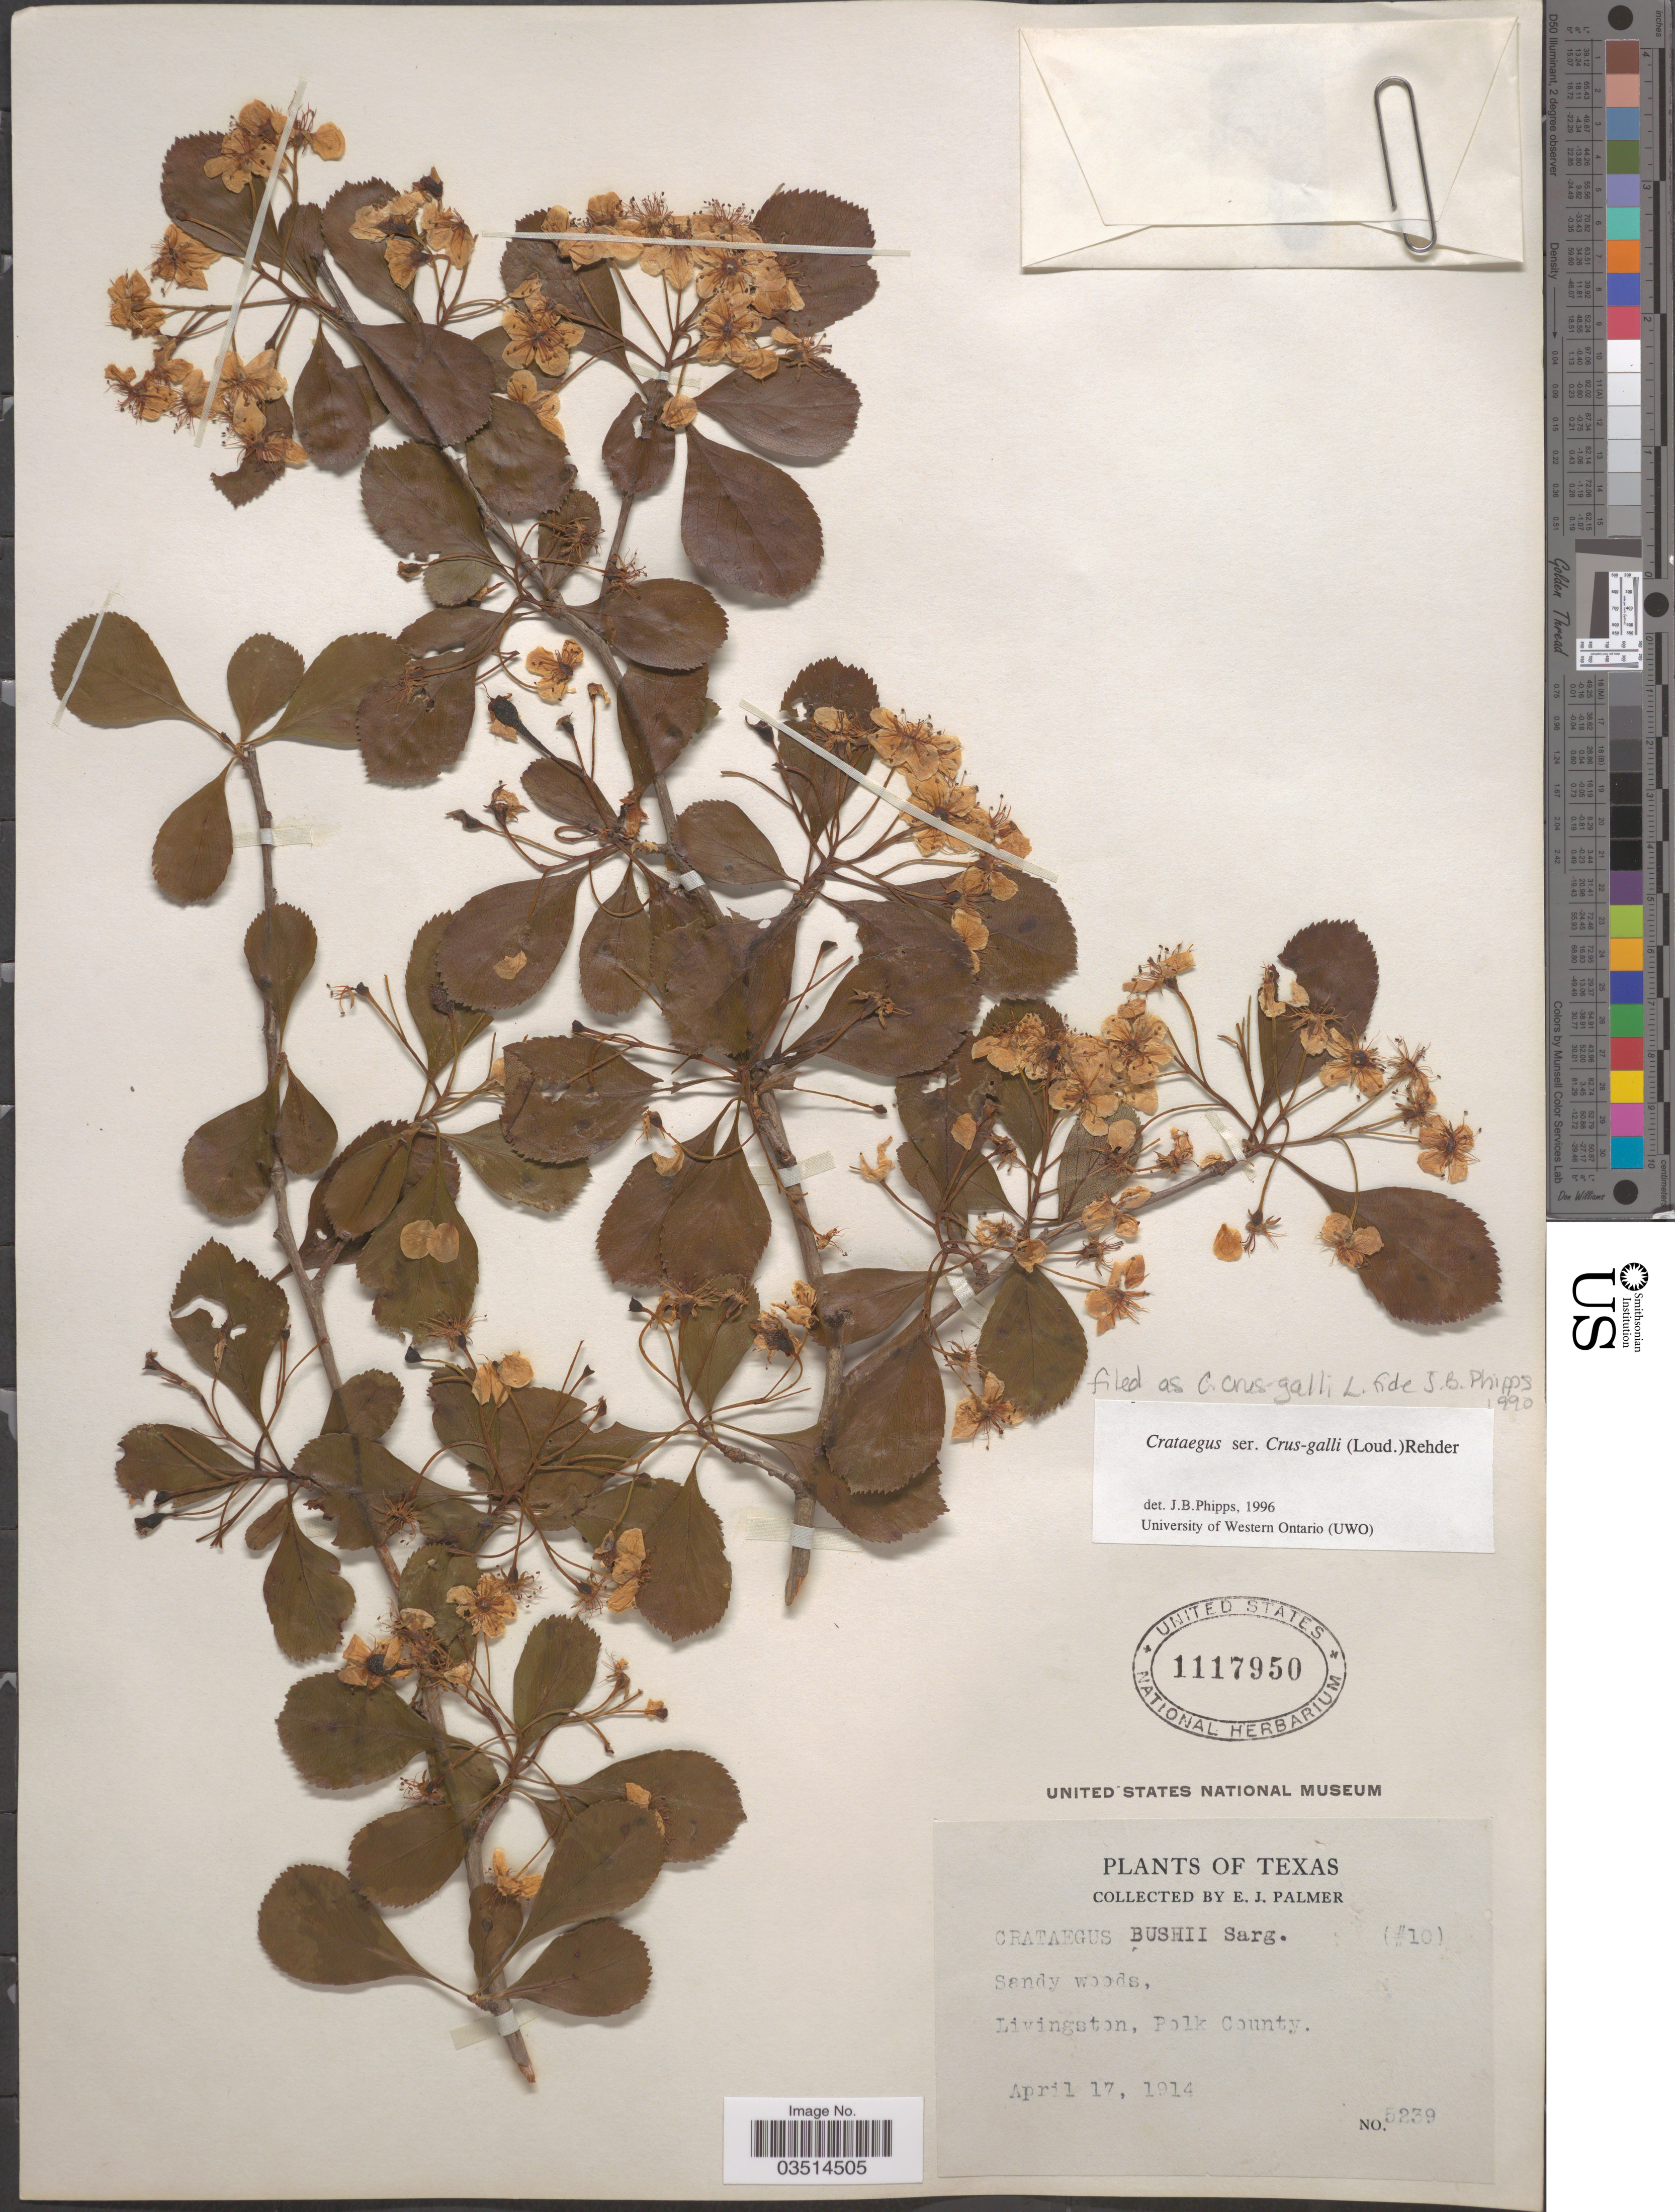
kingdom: Plantae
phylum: Tracheophyta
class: Magnoliopsida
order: Rosales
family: Rosaceae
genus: Crataegus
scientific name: Crataegus crus-galli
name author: L.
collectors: E. J. Palmer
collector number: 5239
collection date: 1914-04-17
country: United States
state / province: Texas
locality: Livingston, Polk County.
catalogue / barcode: US 1117950